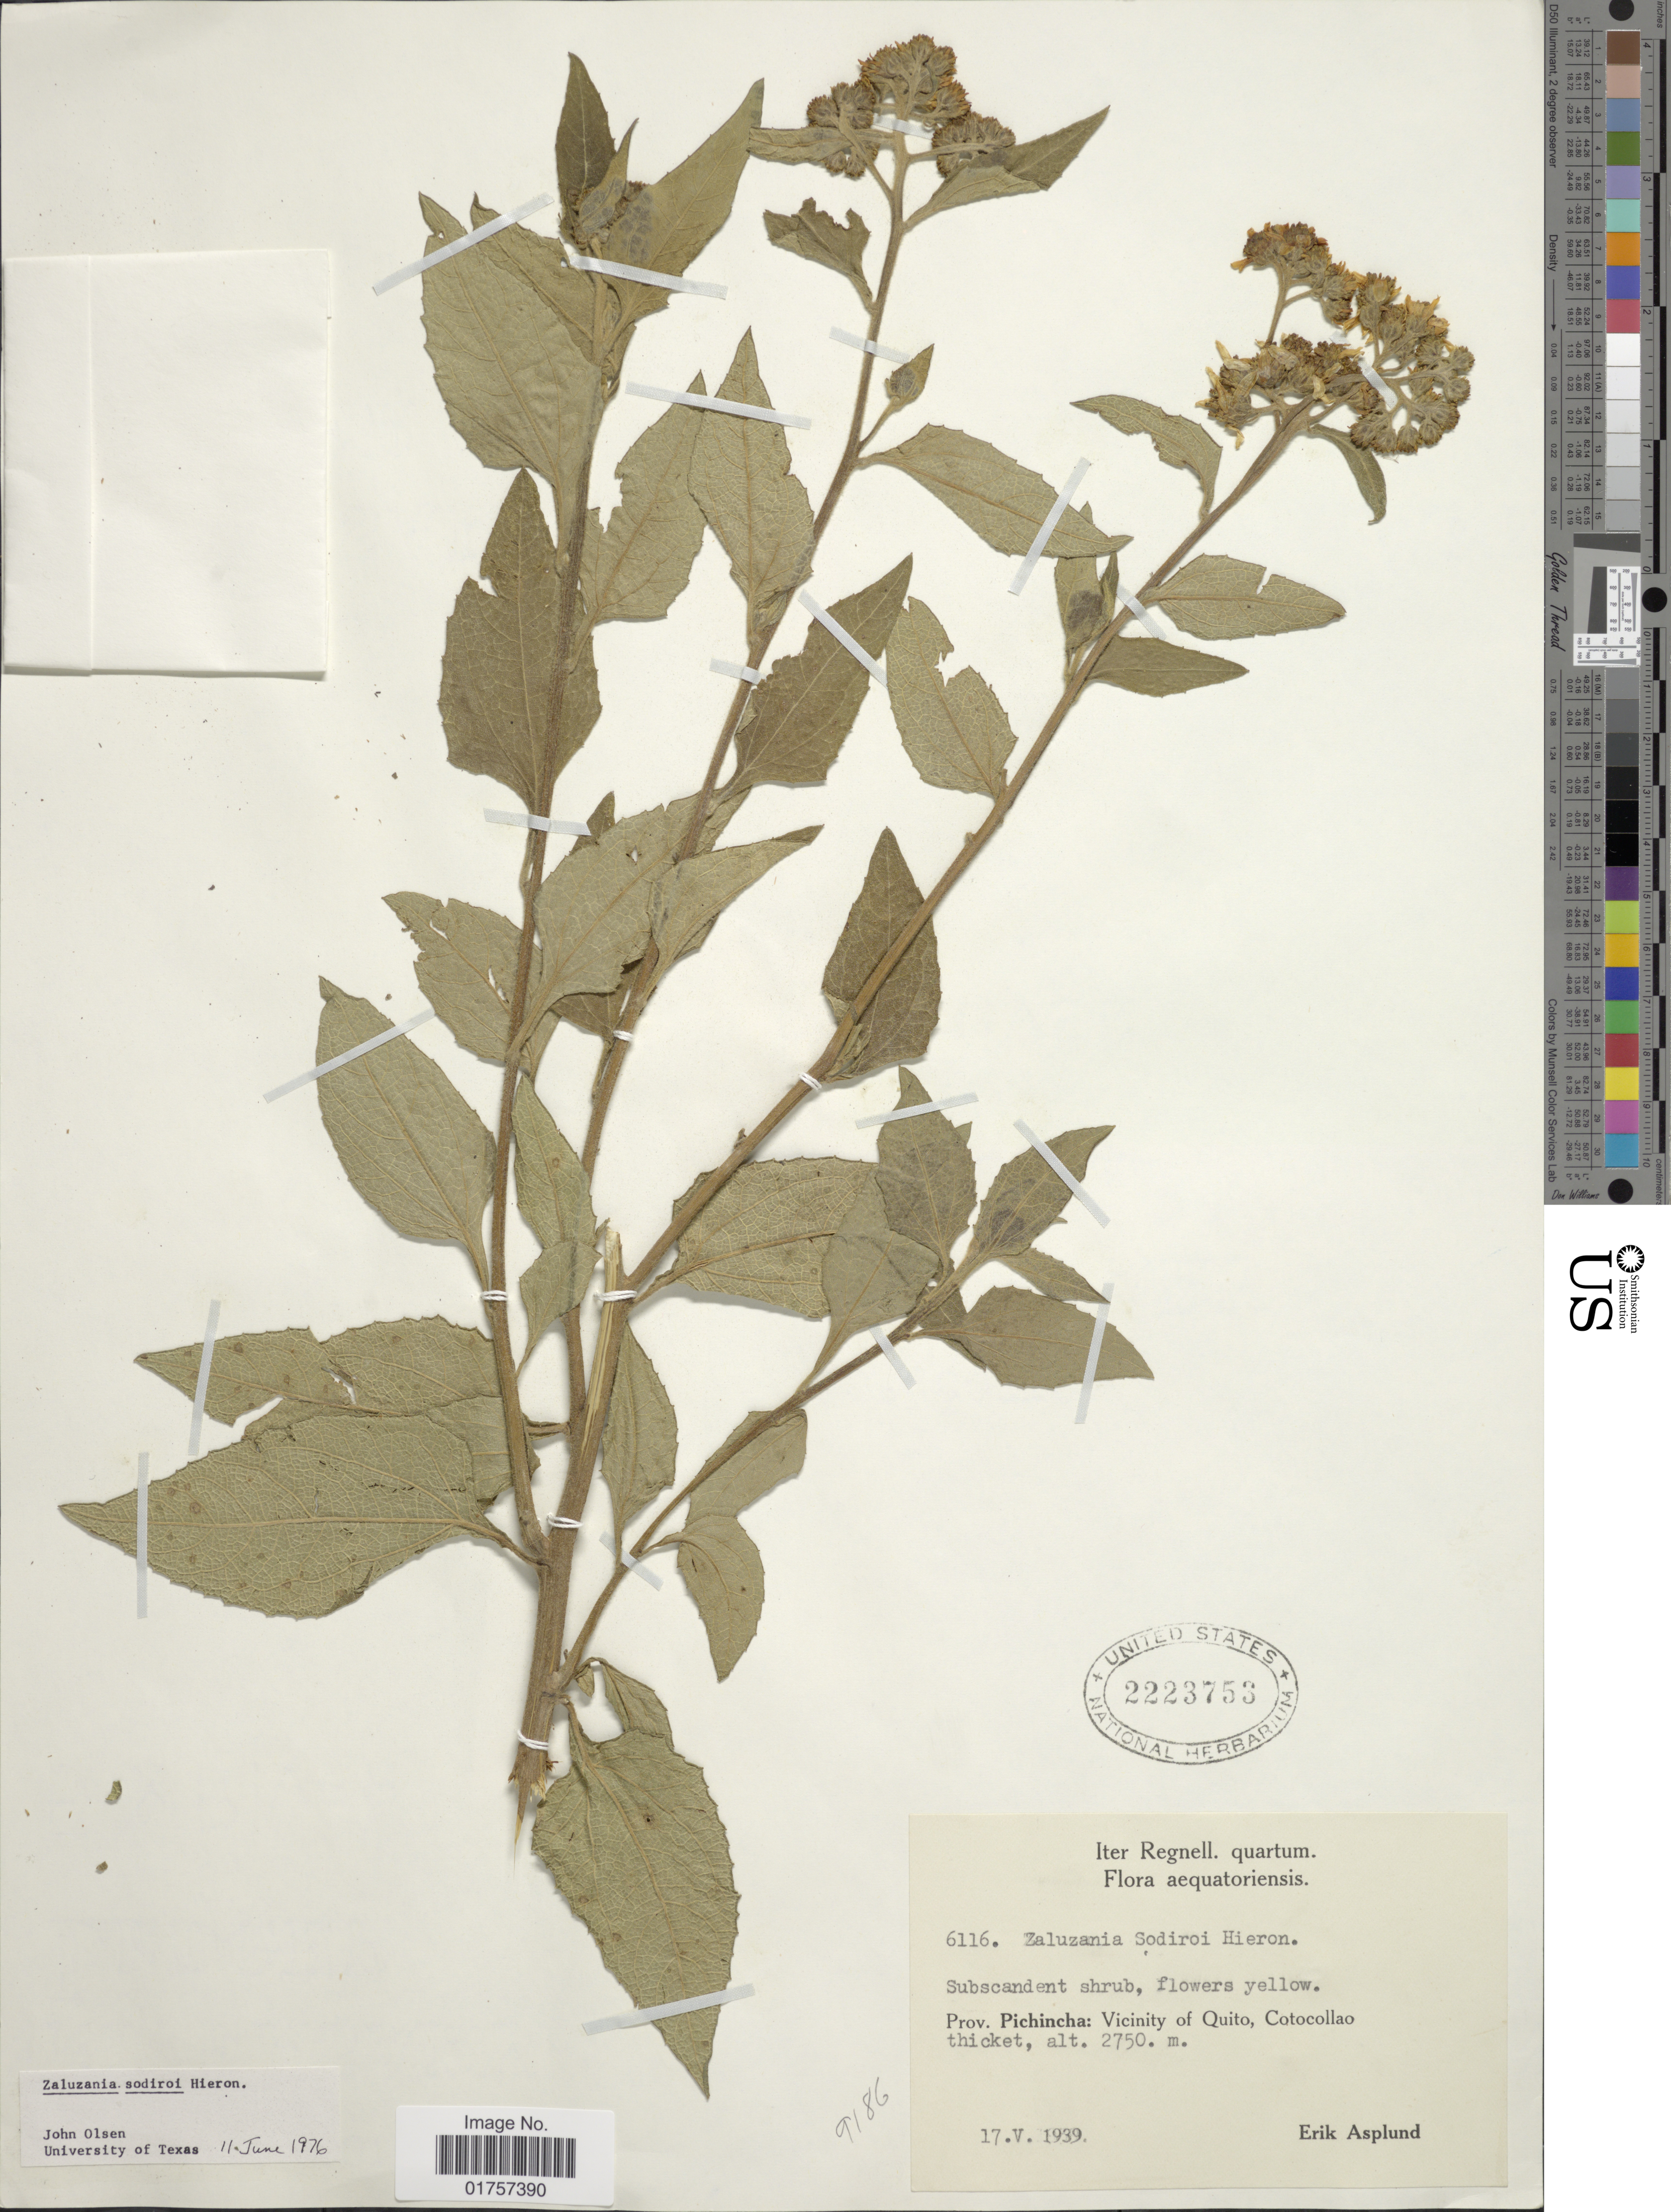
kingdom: Plantae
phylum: Tracheophyta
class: Magnoliopsida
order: Asterales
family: Asteraceae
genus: Kingianthus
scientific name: Kingianthus sodiroi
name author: (Hieron.) H. Rob.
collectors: E. Asplund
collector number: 6116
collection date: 1939-05-17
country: Ecuador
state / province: Pichincha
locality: Vicinity of Quito, Cotocollao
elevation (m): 2750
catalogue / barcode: US 2223753